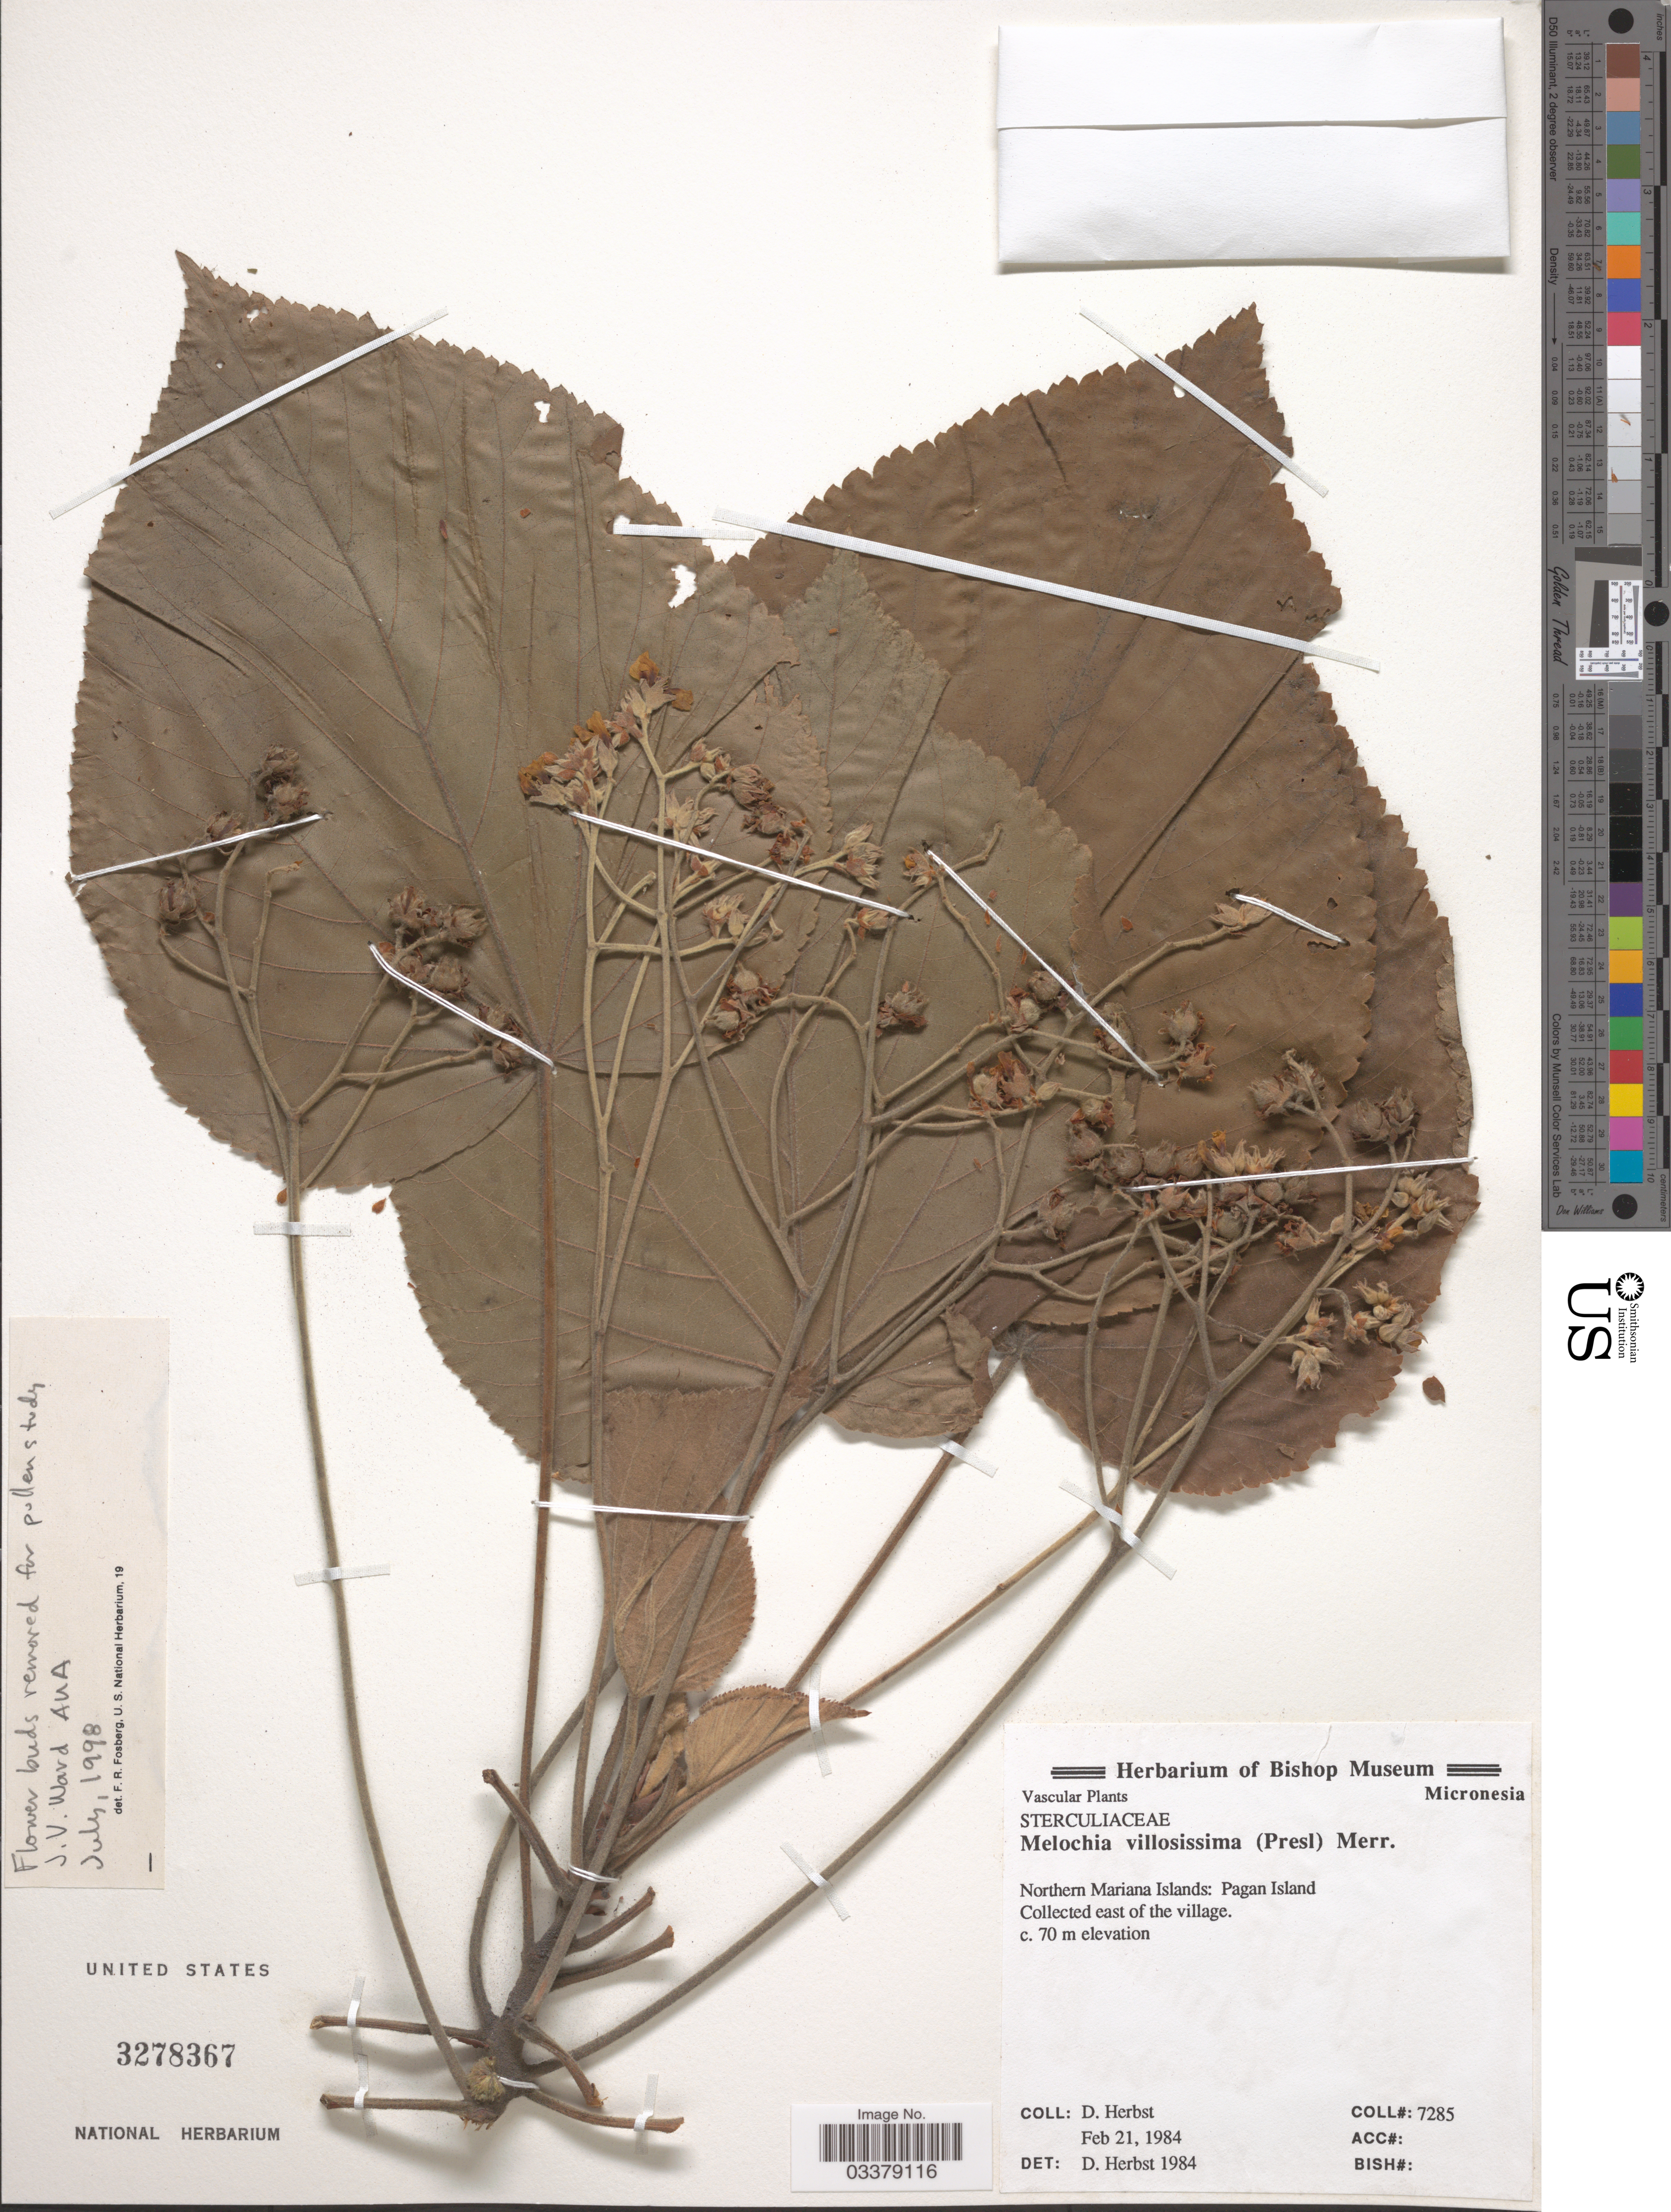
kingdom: Plantae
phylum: Tracheophyta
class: Magnoliopsida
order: Malvales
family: Malvaceae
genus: Melochia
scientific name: Melochia villosissima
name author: (C. Presl) Merr.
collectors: D. Herbst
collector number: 7285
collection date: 1984-02-21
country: Northern Mariana Islands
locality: Pagan Island. Collected east of the village.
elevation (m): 70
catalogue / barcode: US 3278367